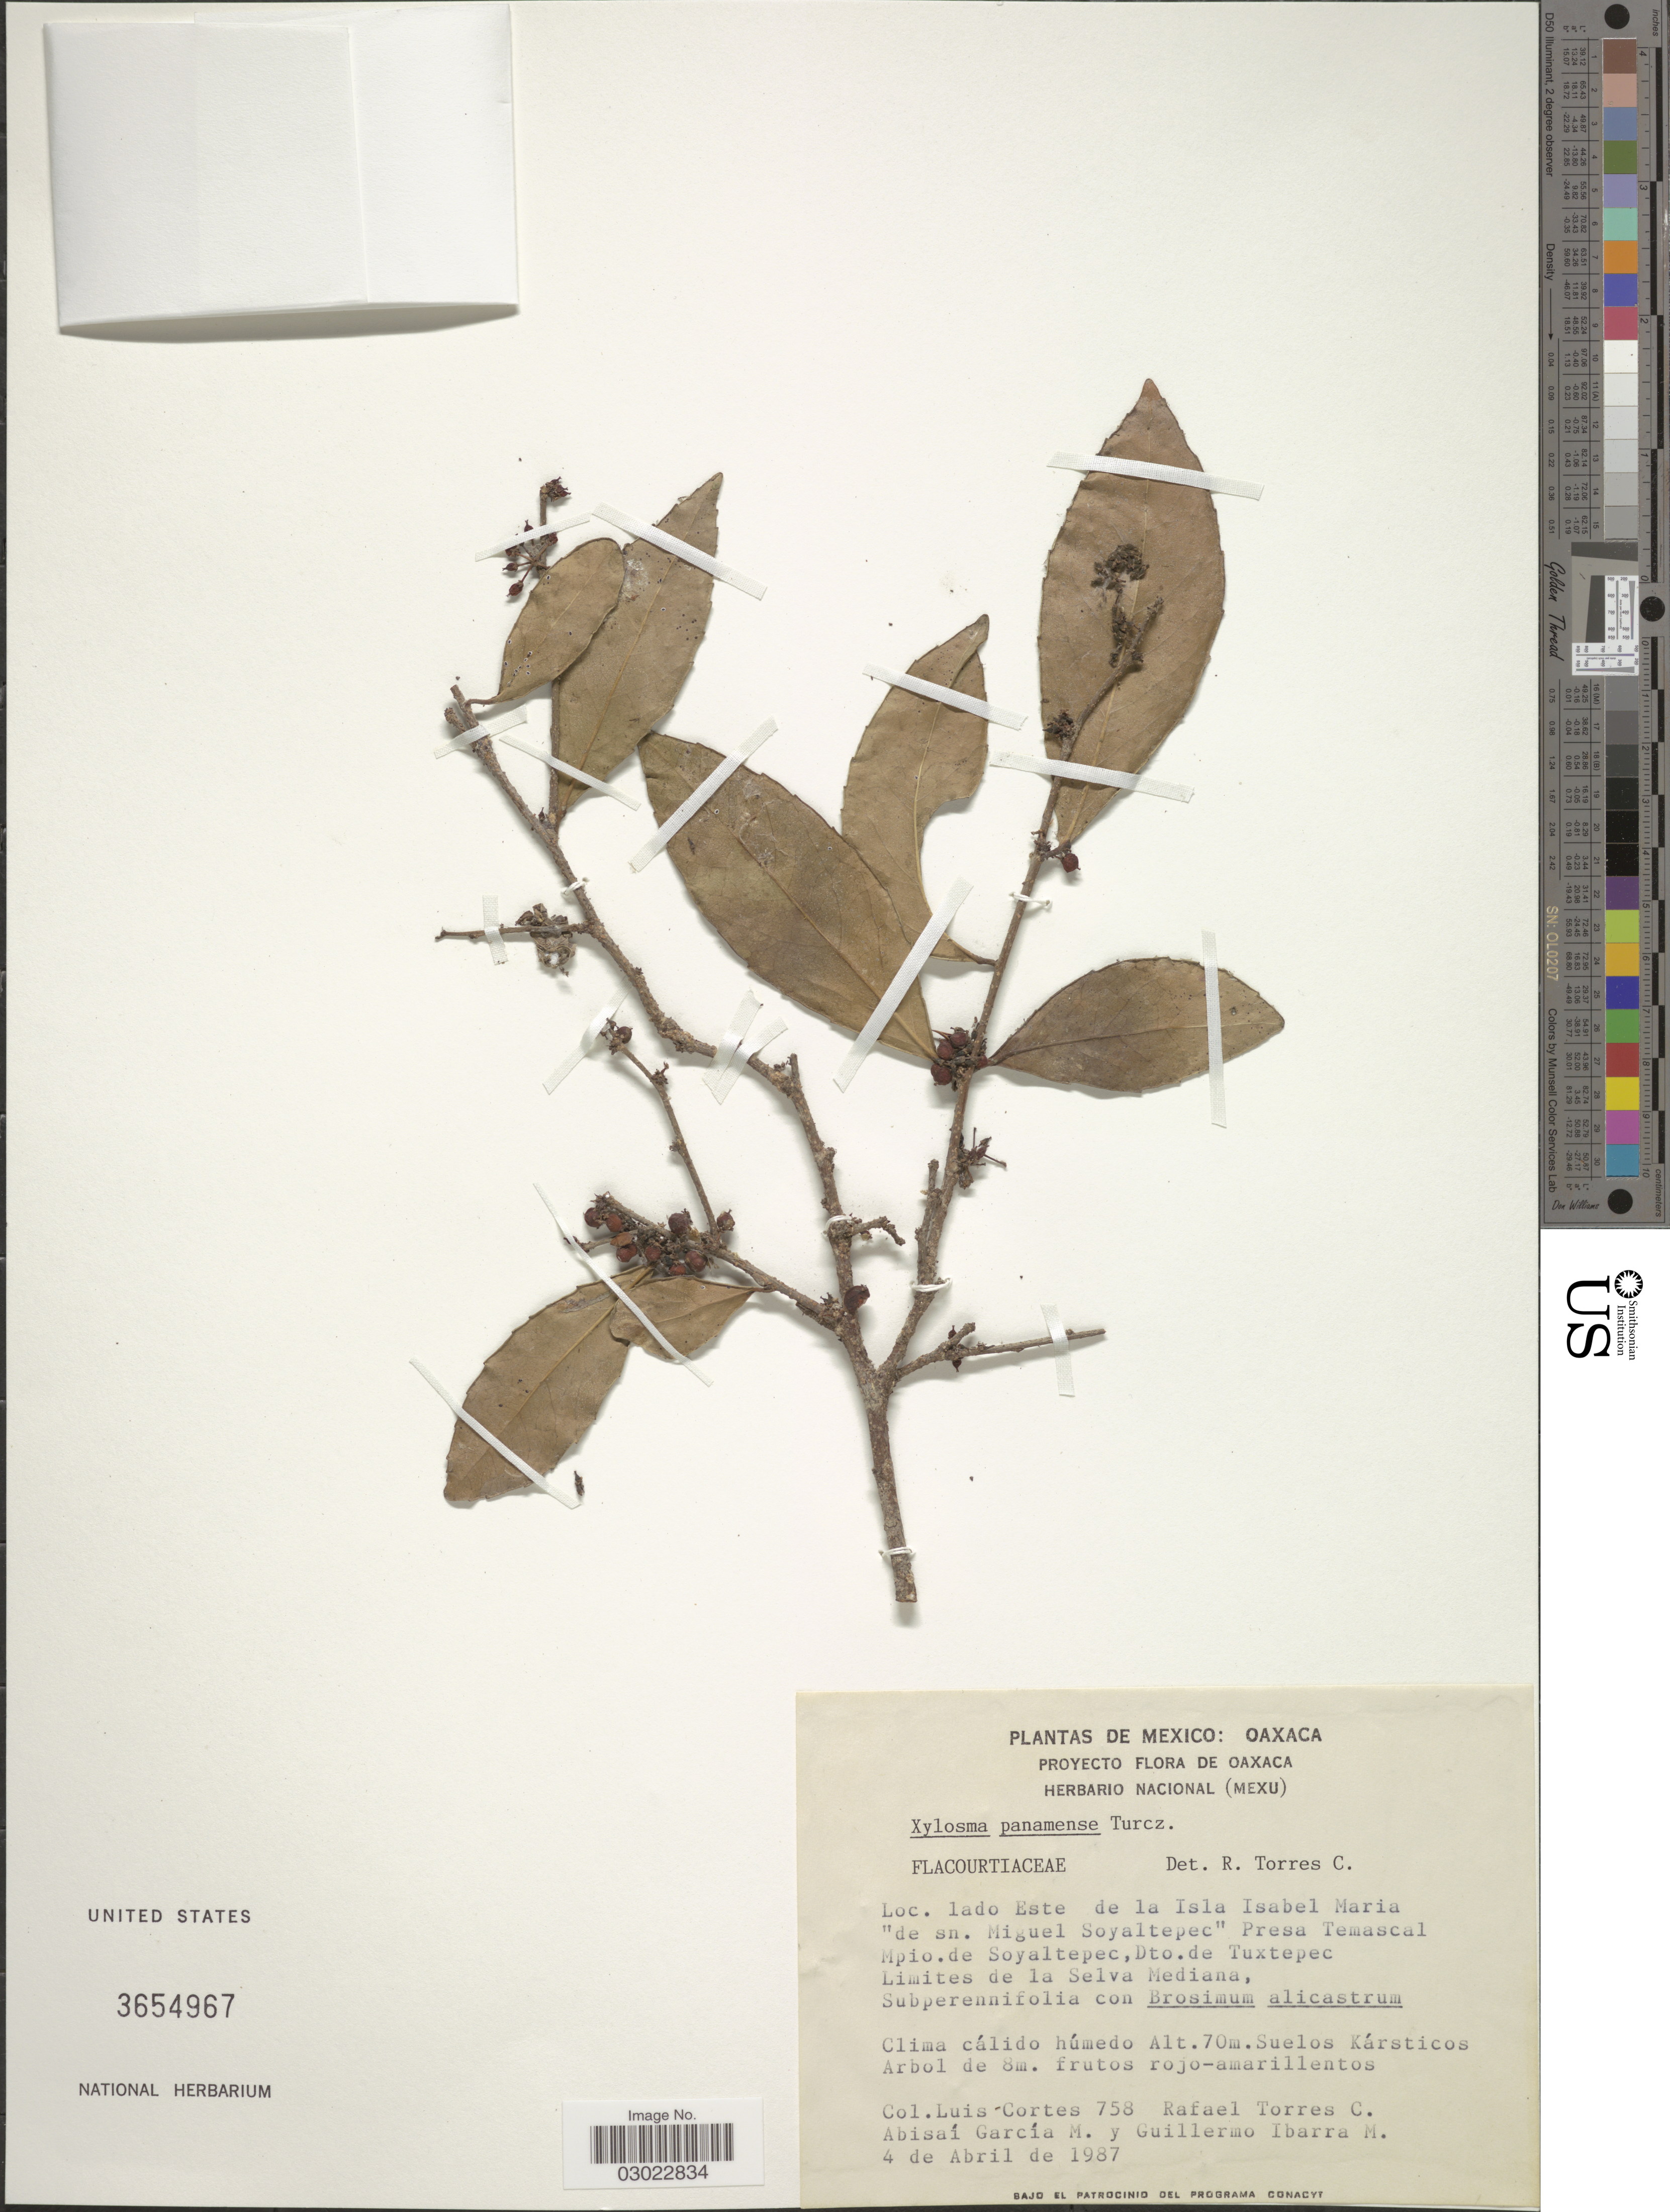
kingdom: Plantae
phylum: Tracheophyta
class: Magnoliopsida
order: Malpighiales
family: Salicaceae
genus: Xylosma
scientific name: Xylosma panamensis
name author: Turcz.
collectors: L. Cortes, R. Torres C., A. García M. & G. Ibarra-Manríquez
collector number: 758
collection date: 1987-04-04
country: Mexico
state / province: Oaxaca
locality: Lado Este de la Isla Isabel Maria "de sn. Miguel Soyaltepec" Presa Temascal. Mpio. de Soyaltepec, Dto. de Tuxtepec. Limites de la Selva Mediana.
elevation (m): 70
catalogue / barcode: US 3654967